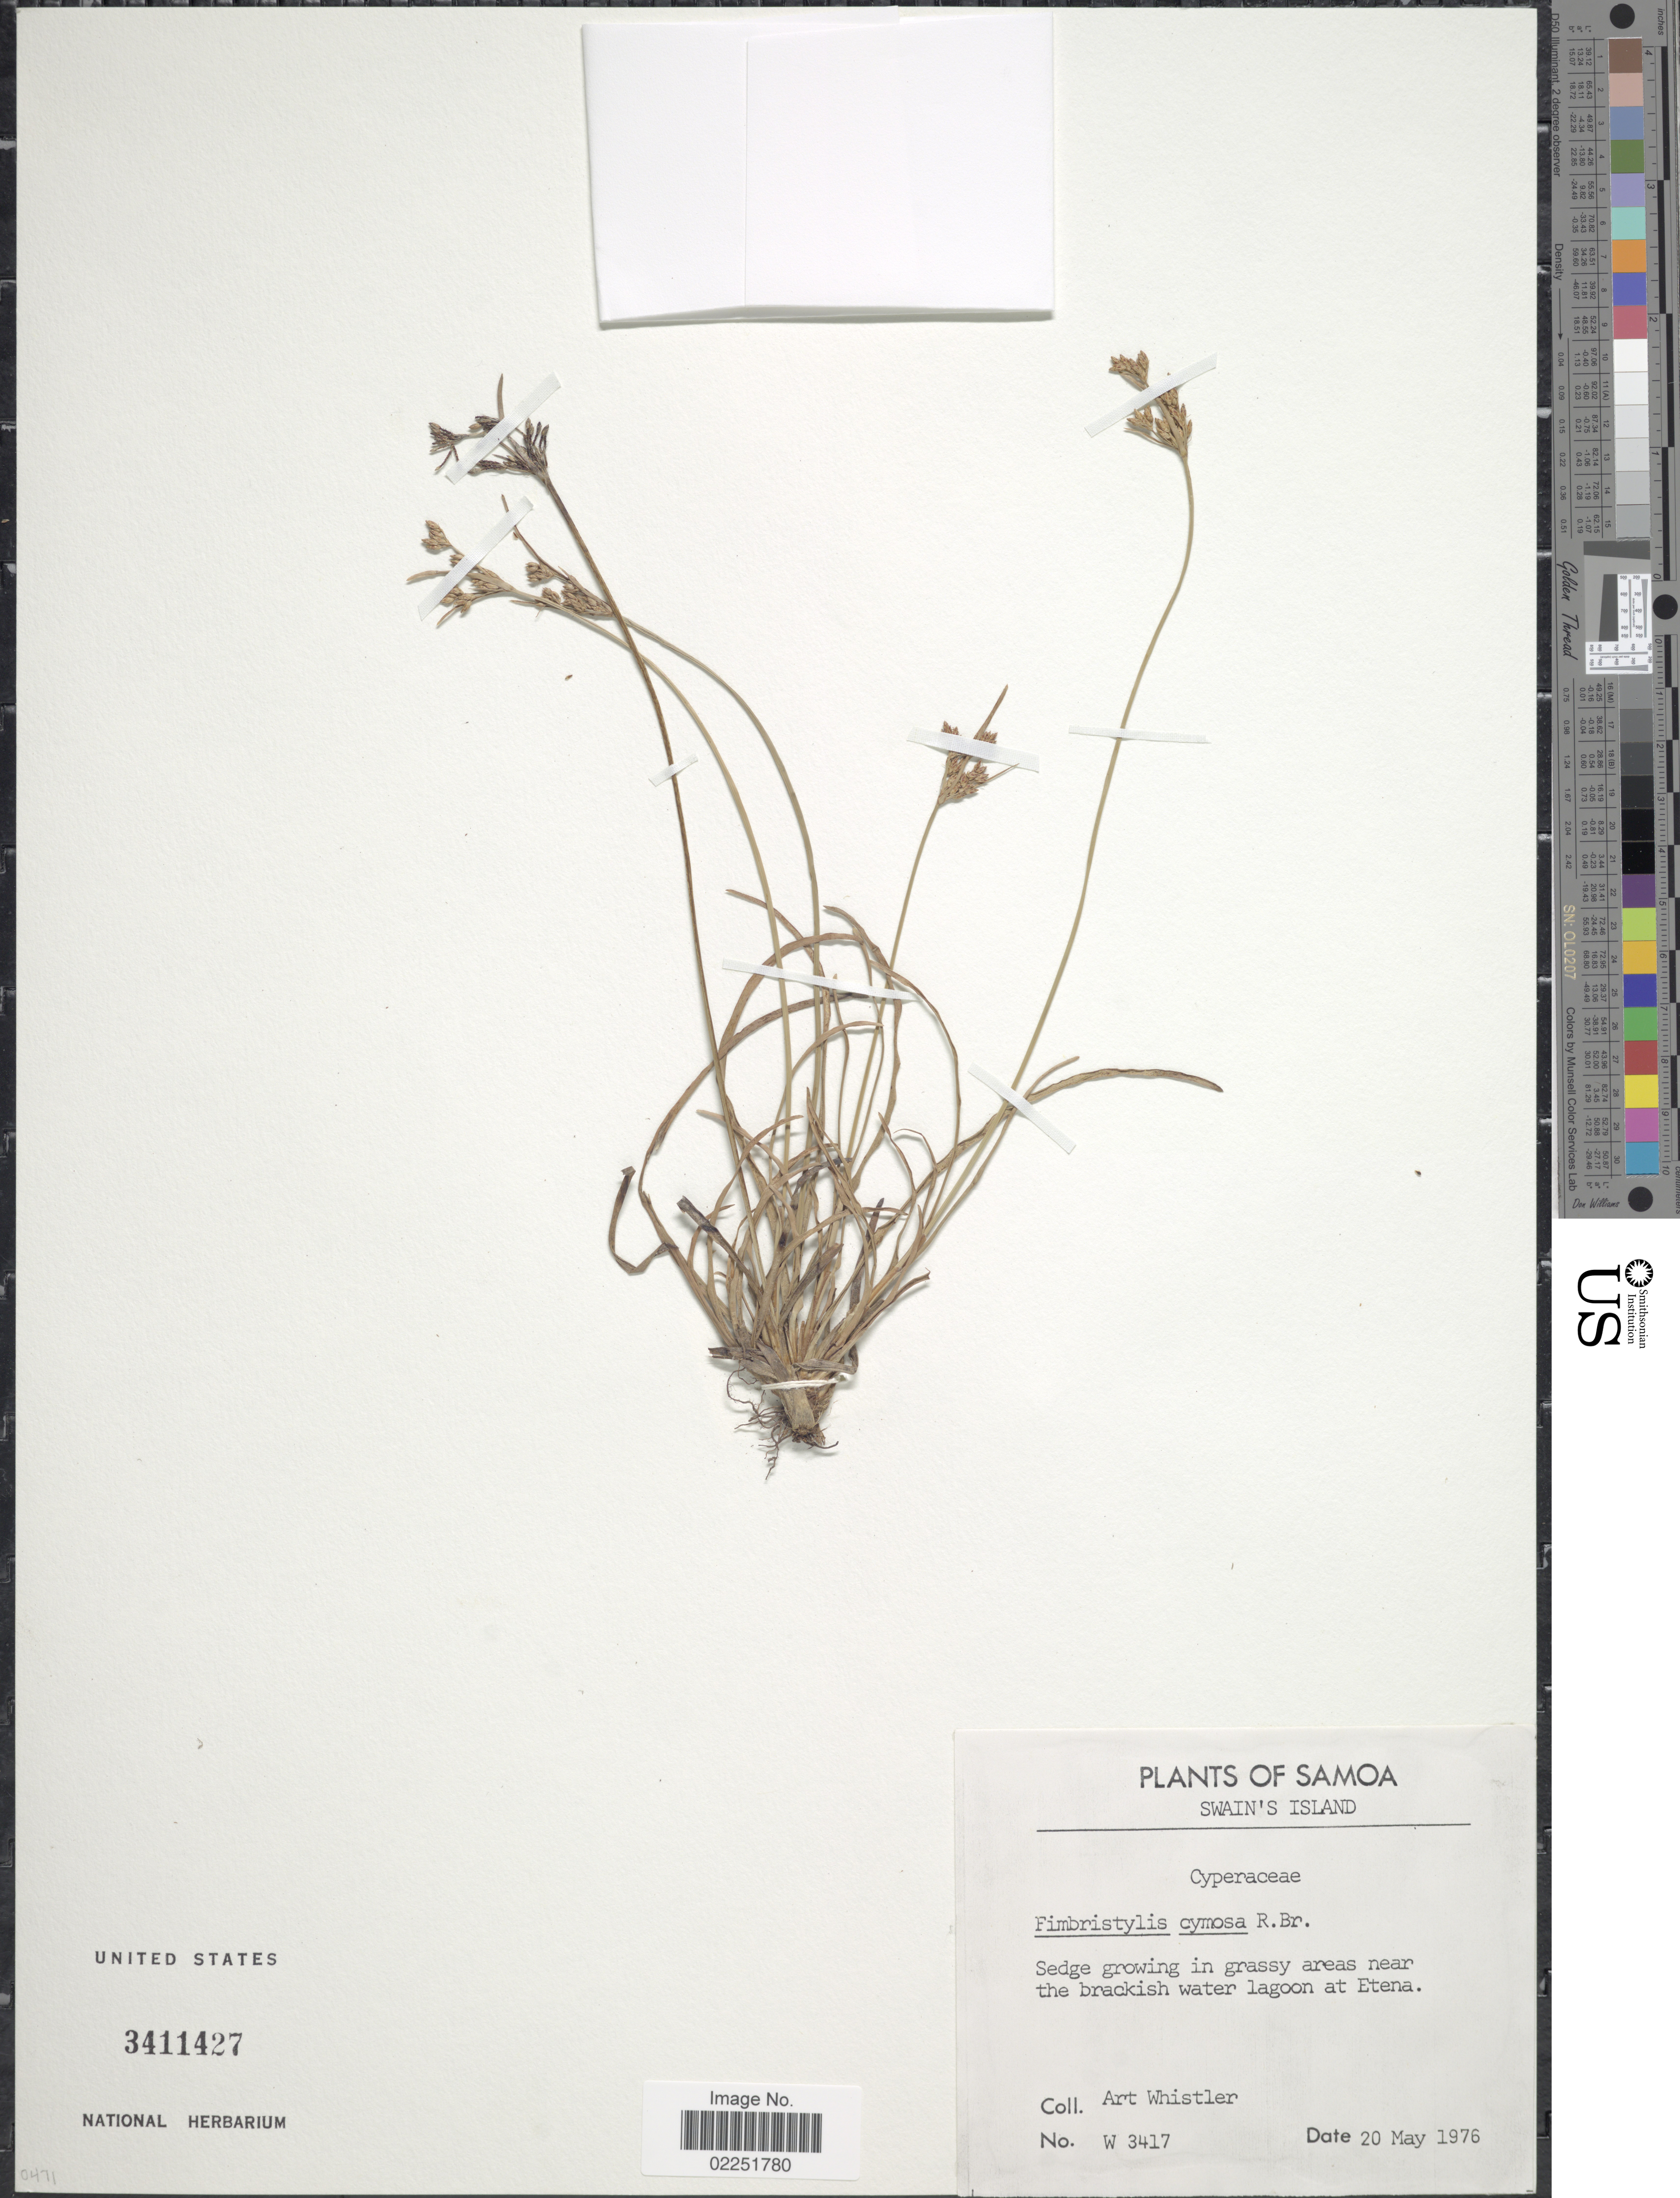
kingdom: Plantae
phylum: Tracheophyta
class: Liliopsida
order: Poales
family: Cyperaceae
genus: Fimbristylis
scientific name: Fimbristylis cymosa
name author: R. Br.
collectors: A. Whistler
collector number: W3417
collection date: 1976-05-20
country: American Samoa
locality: Samoa, Swain's Island, in grassy area near the brackish water lagoon at Etena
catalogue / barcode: US 3411427